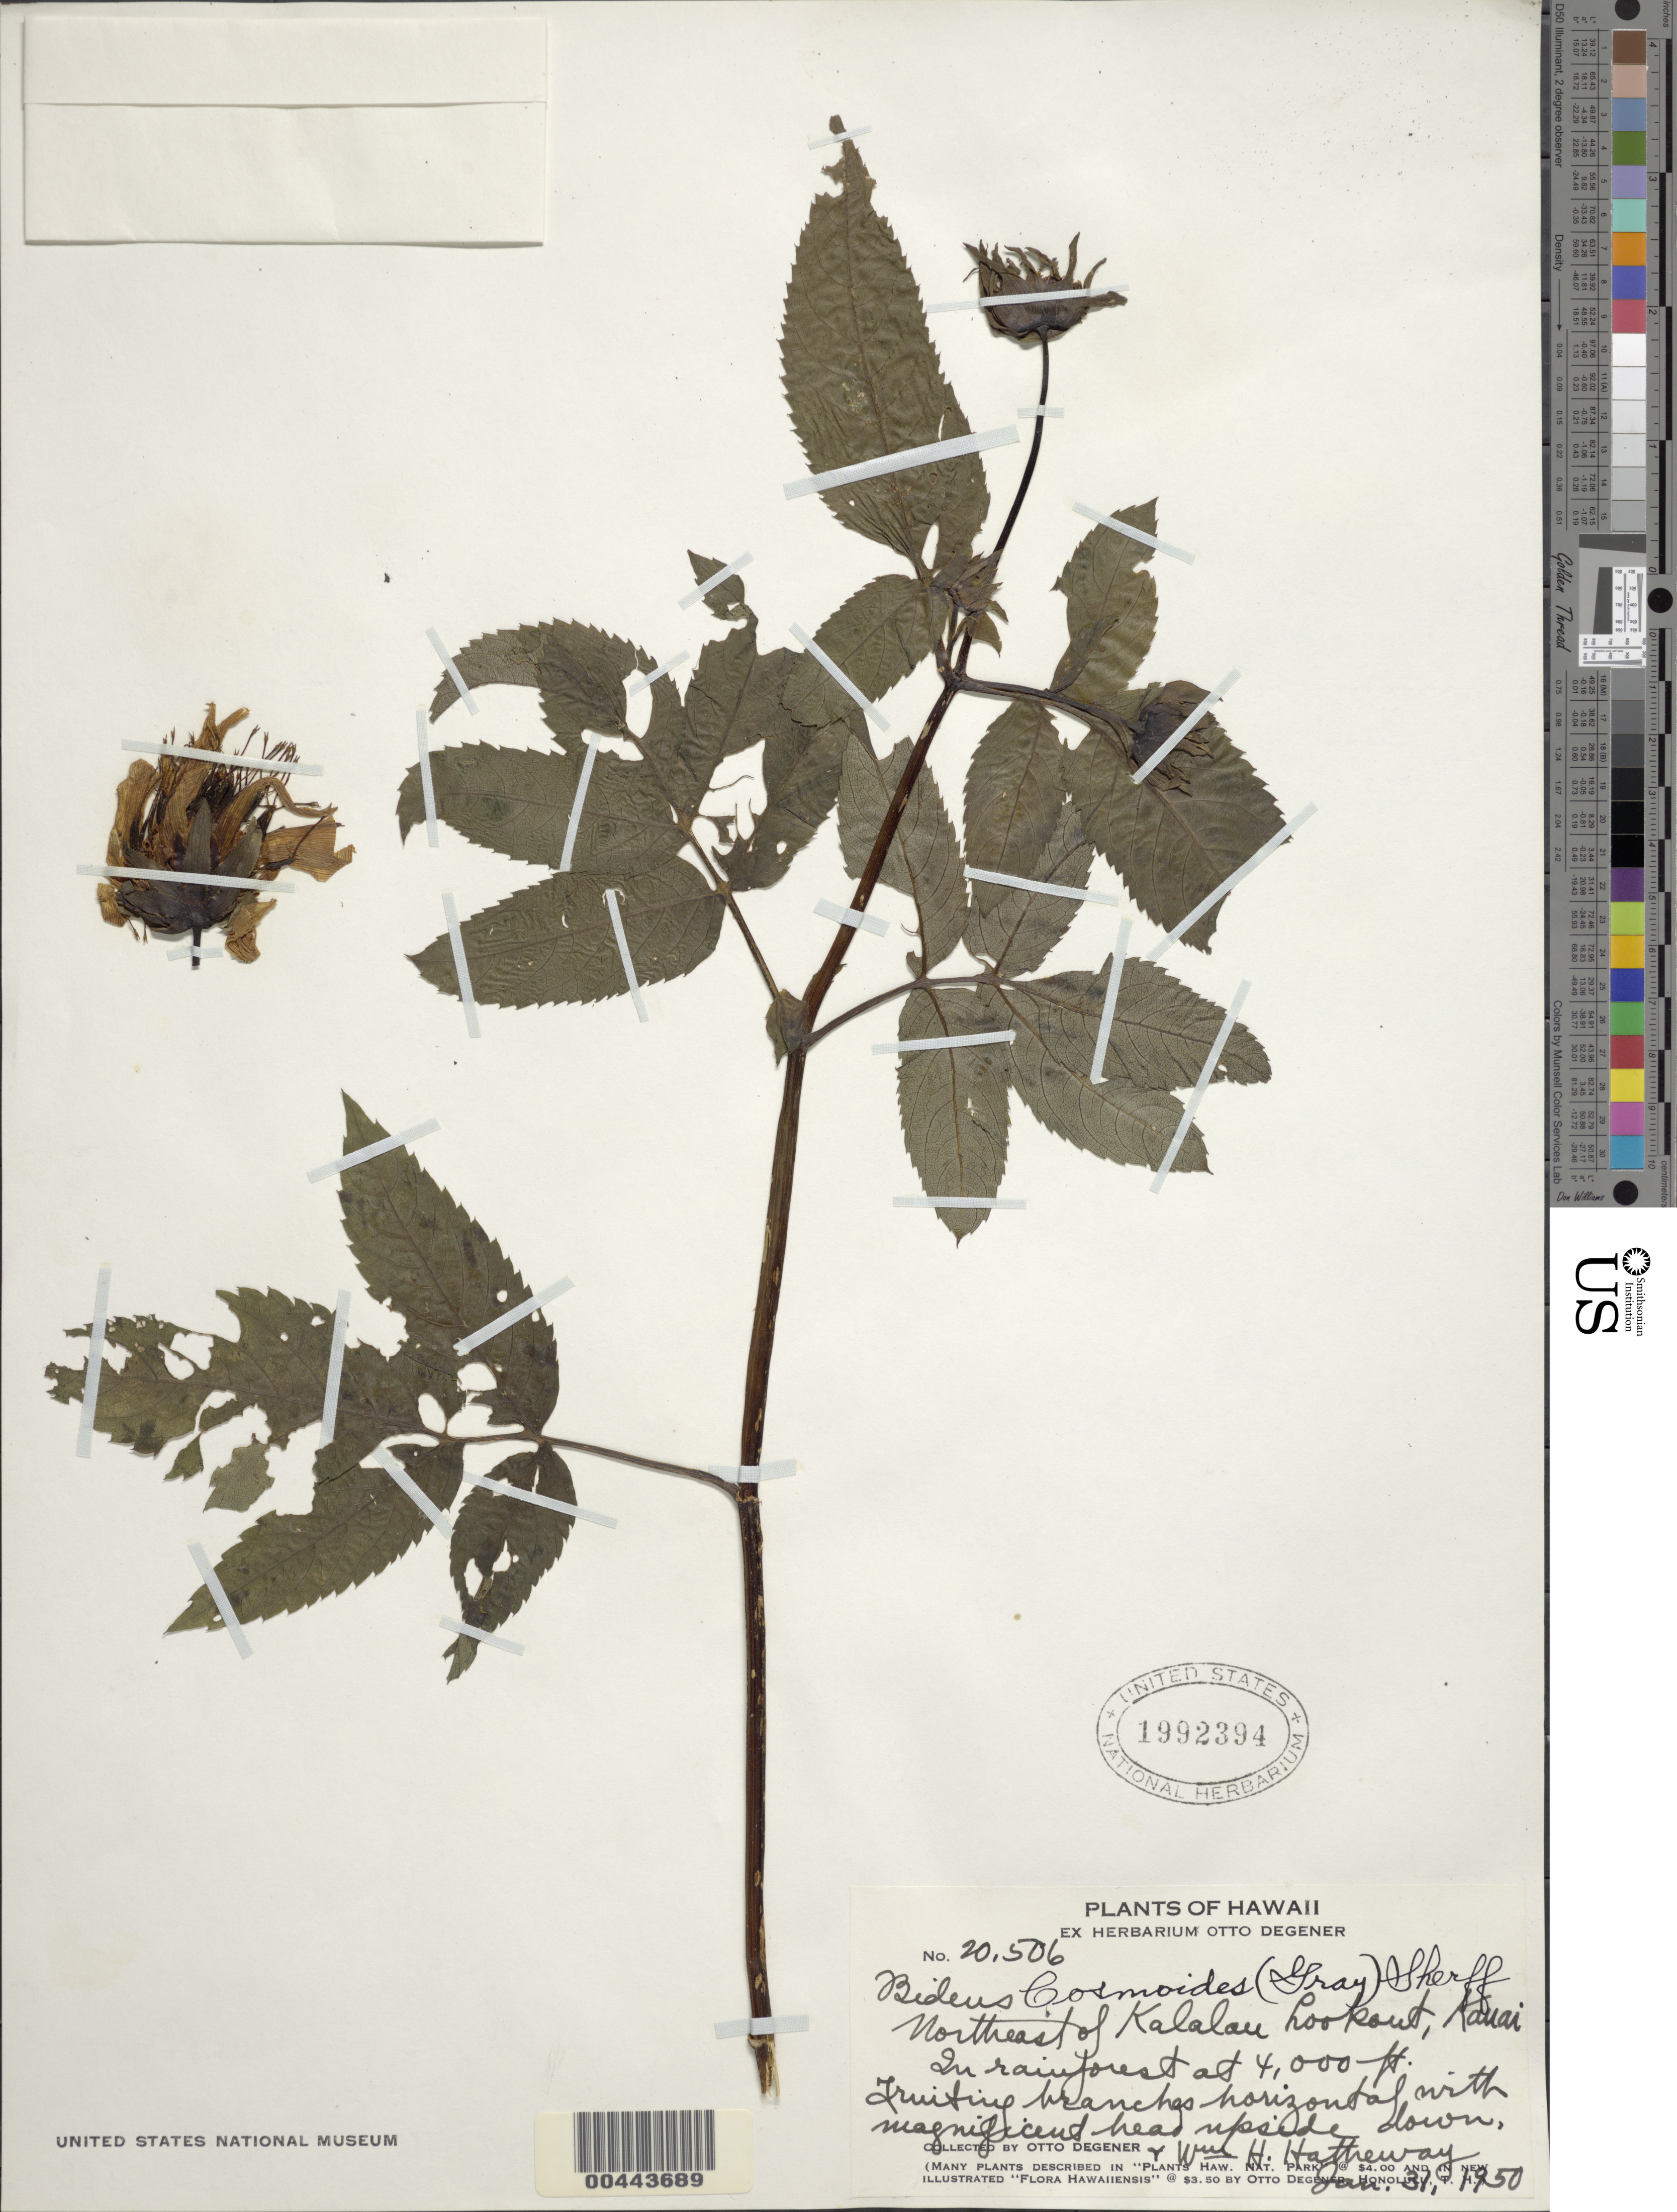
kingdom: Plantae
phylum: Tracheophyta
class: Magnoliopsida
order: Asterales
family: Asteraceae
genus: Bidens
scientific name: Bidens cosmoides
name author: (A. Gray) Sherff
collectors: O. Degener & W. H. Hatheway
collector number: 20506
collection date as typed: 31 Jan 1950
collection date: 1950-01-31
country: United States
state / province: Hawaii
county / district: Kauai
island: Kaua'i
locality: NE of Kalalau Lookout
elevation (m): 1219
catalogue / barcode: US 1992394